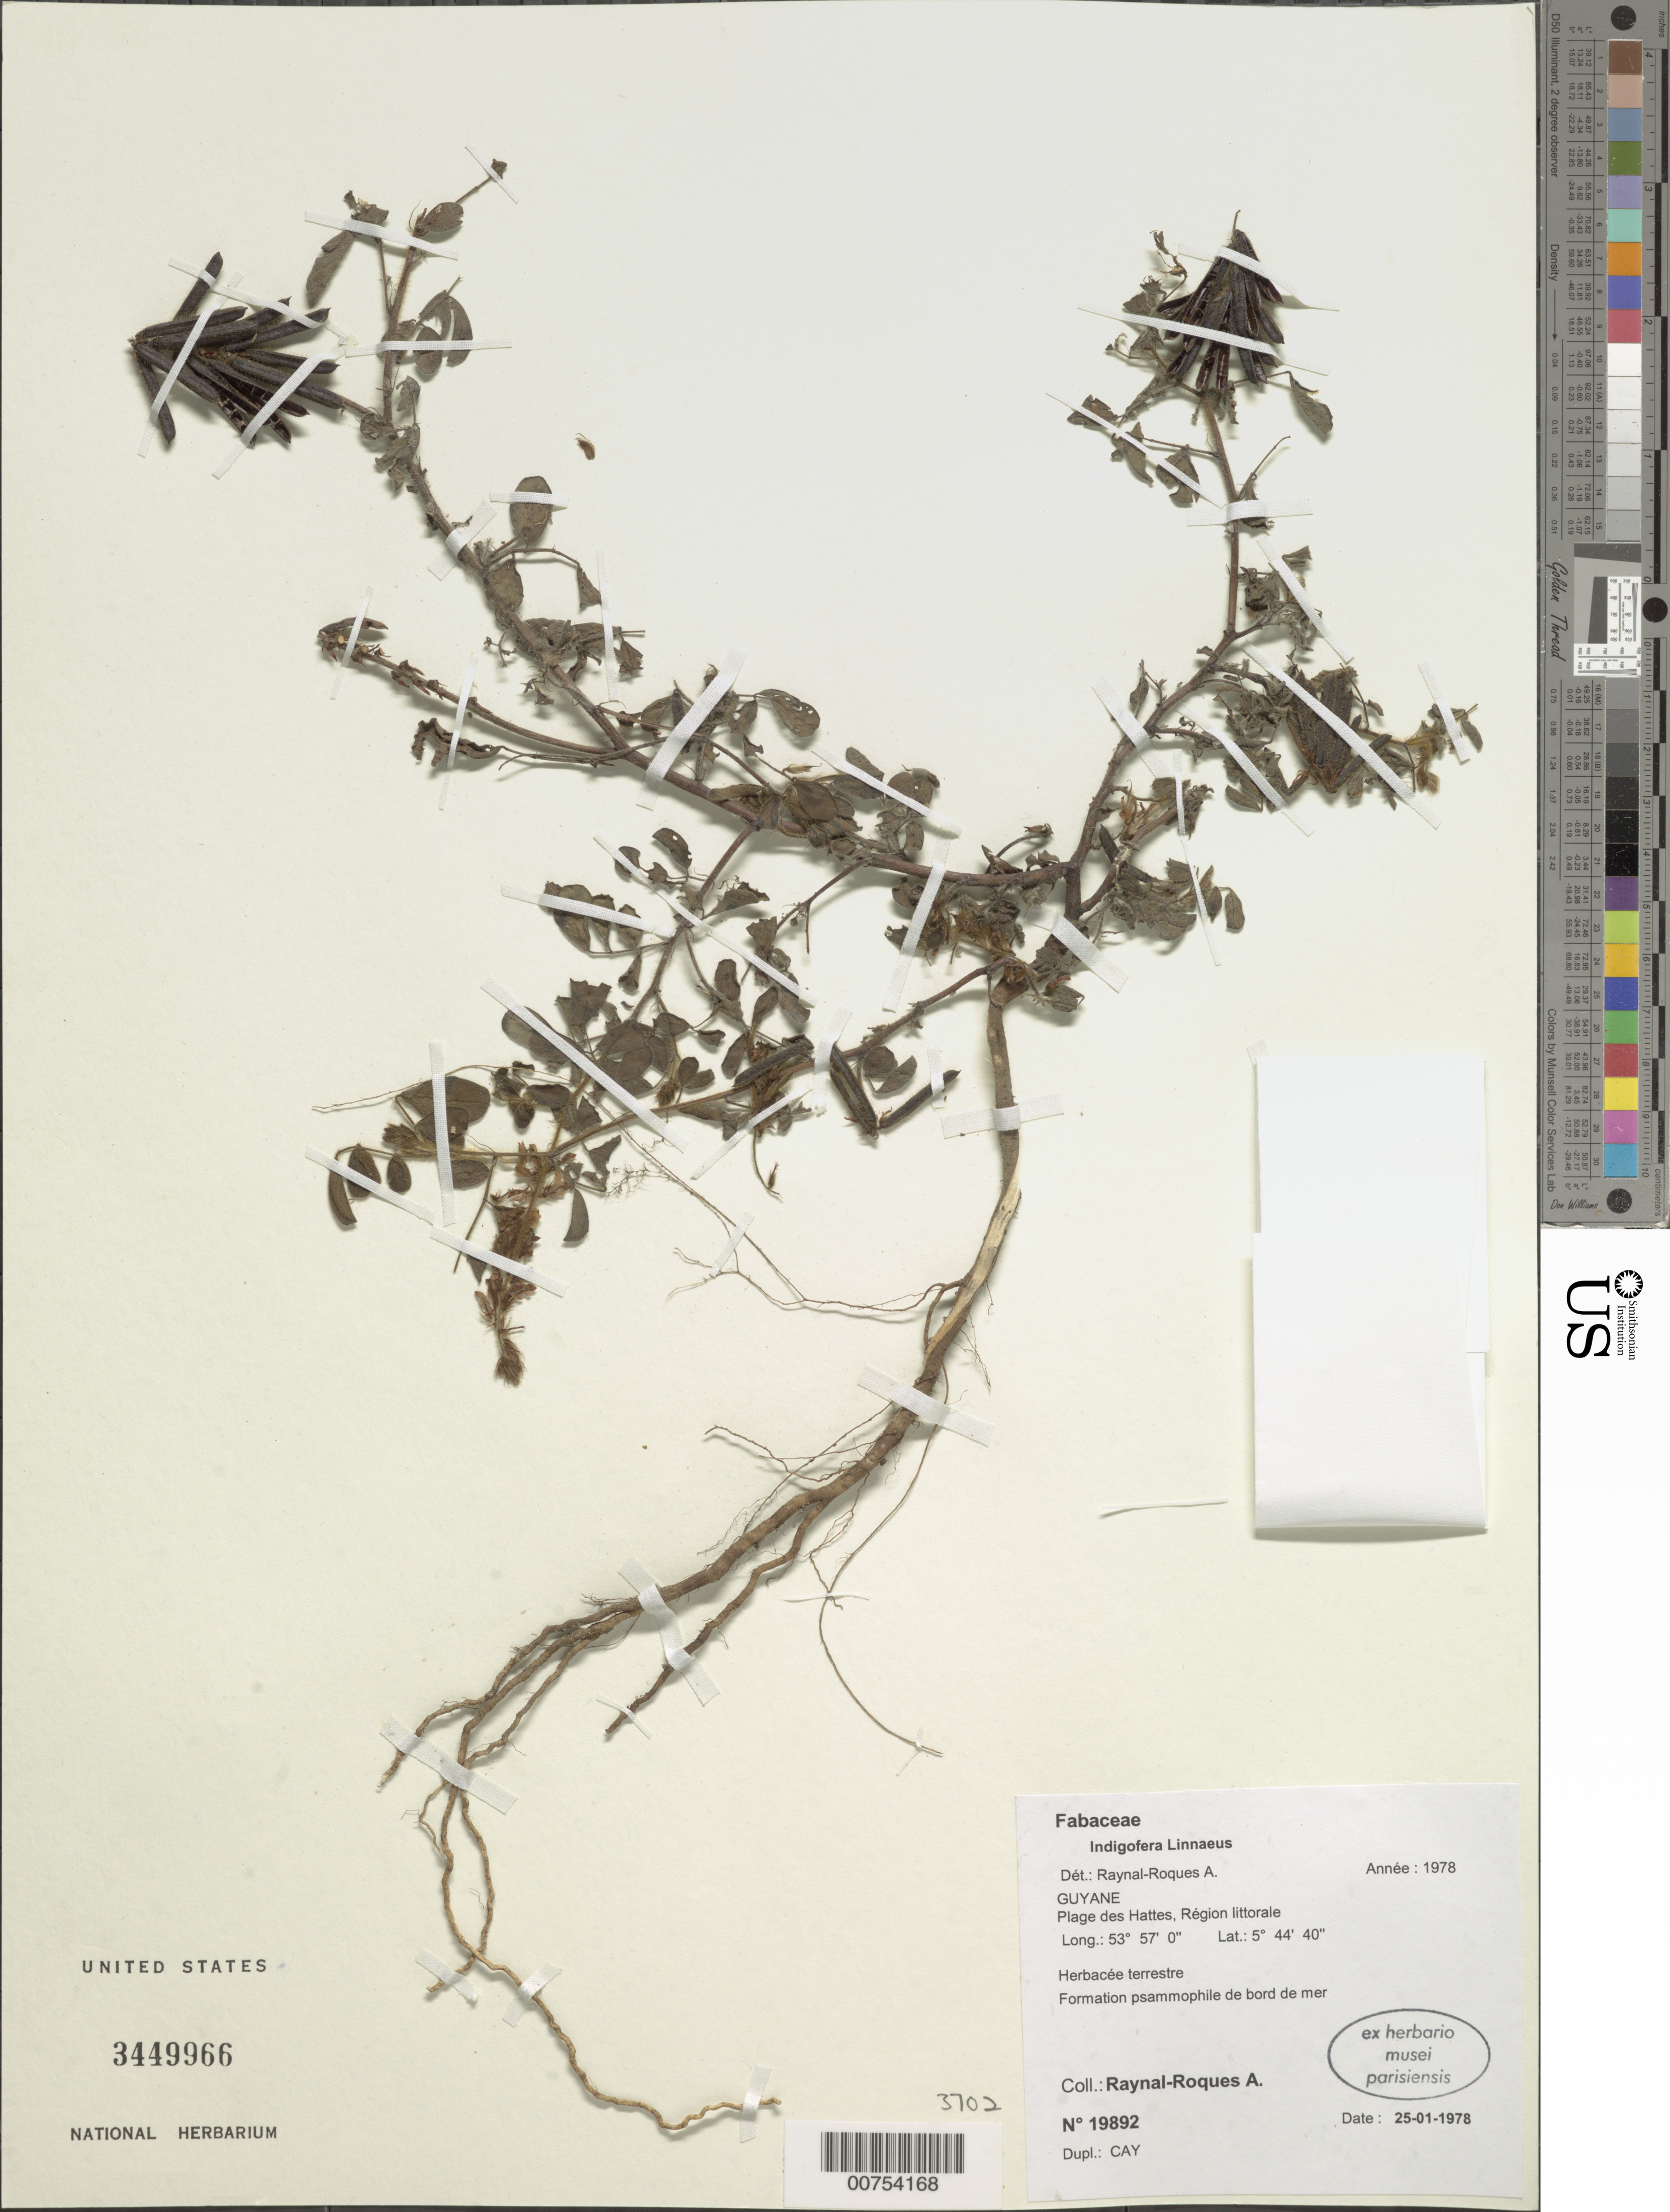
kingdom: Plantae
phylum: Tracheophyta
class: Magnoliopsida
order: Fabales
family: Fabaceae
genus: Indigofera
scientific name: Indigofera sp.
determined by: Raynal, A. M.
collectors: A. M. Raynal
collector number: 19892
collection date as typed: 25-Jan-78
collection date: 1978-01-25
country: French Guiana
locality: Plage des Hattes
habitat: Formation psammophile de bord de mer, région littorale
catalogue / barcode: US 3449966